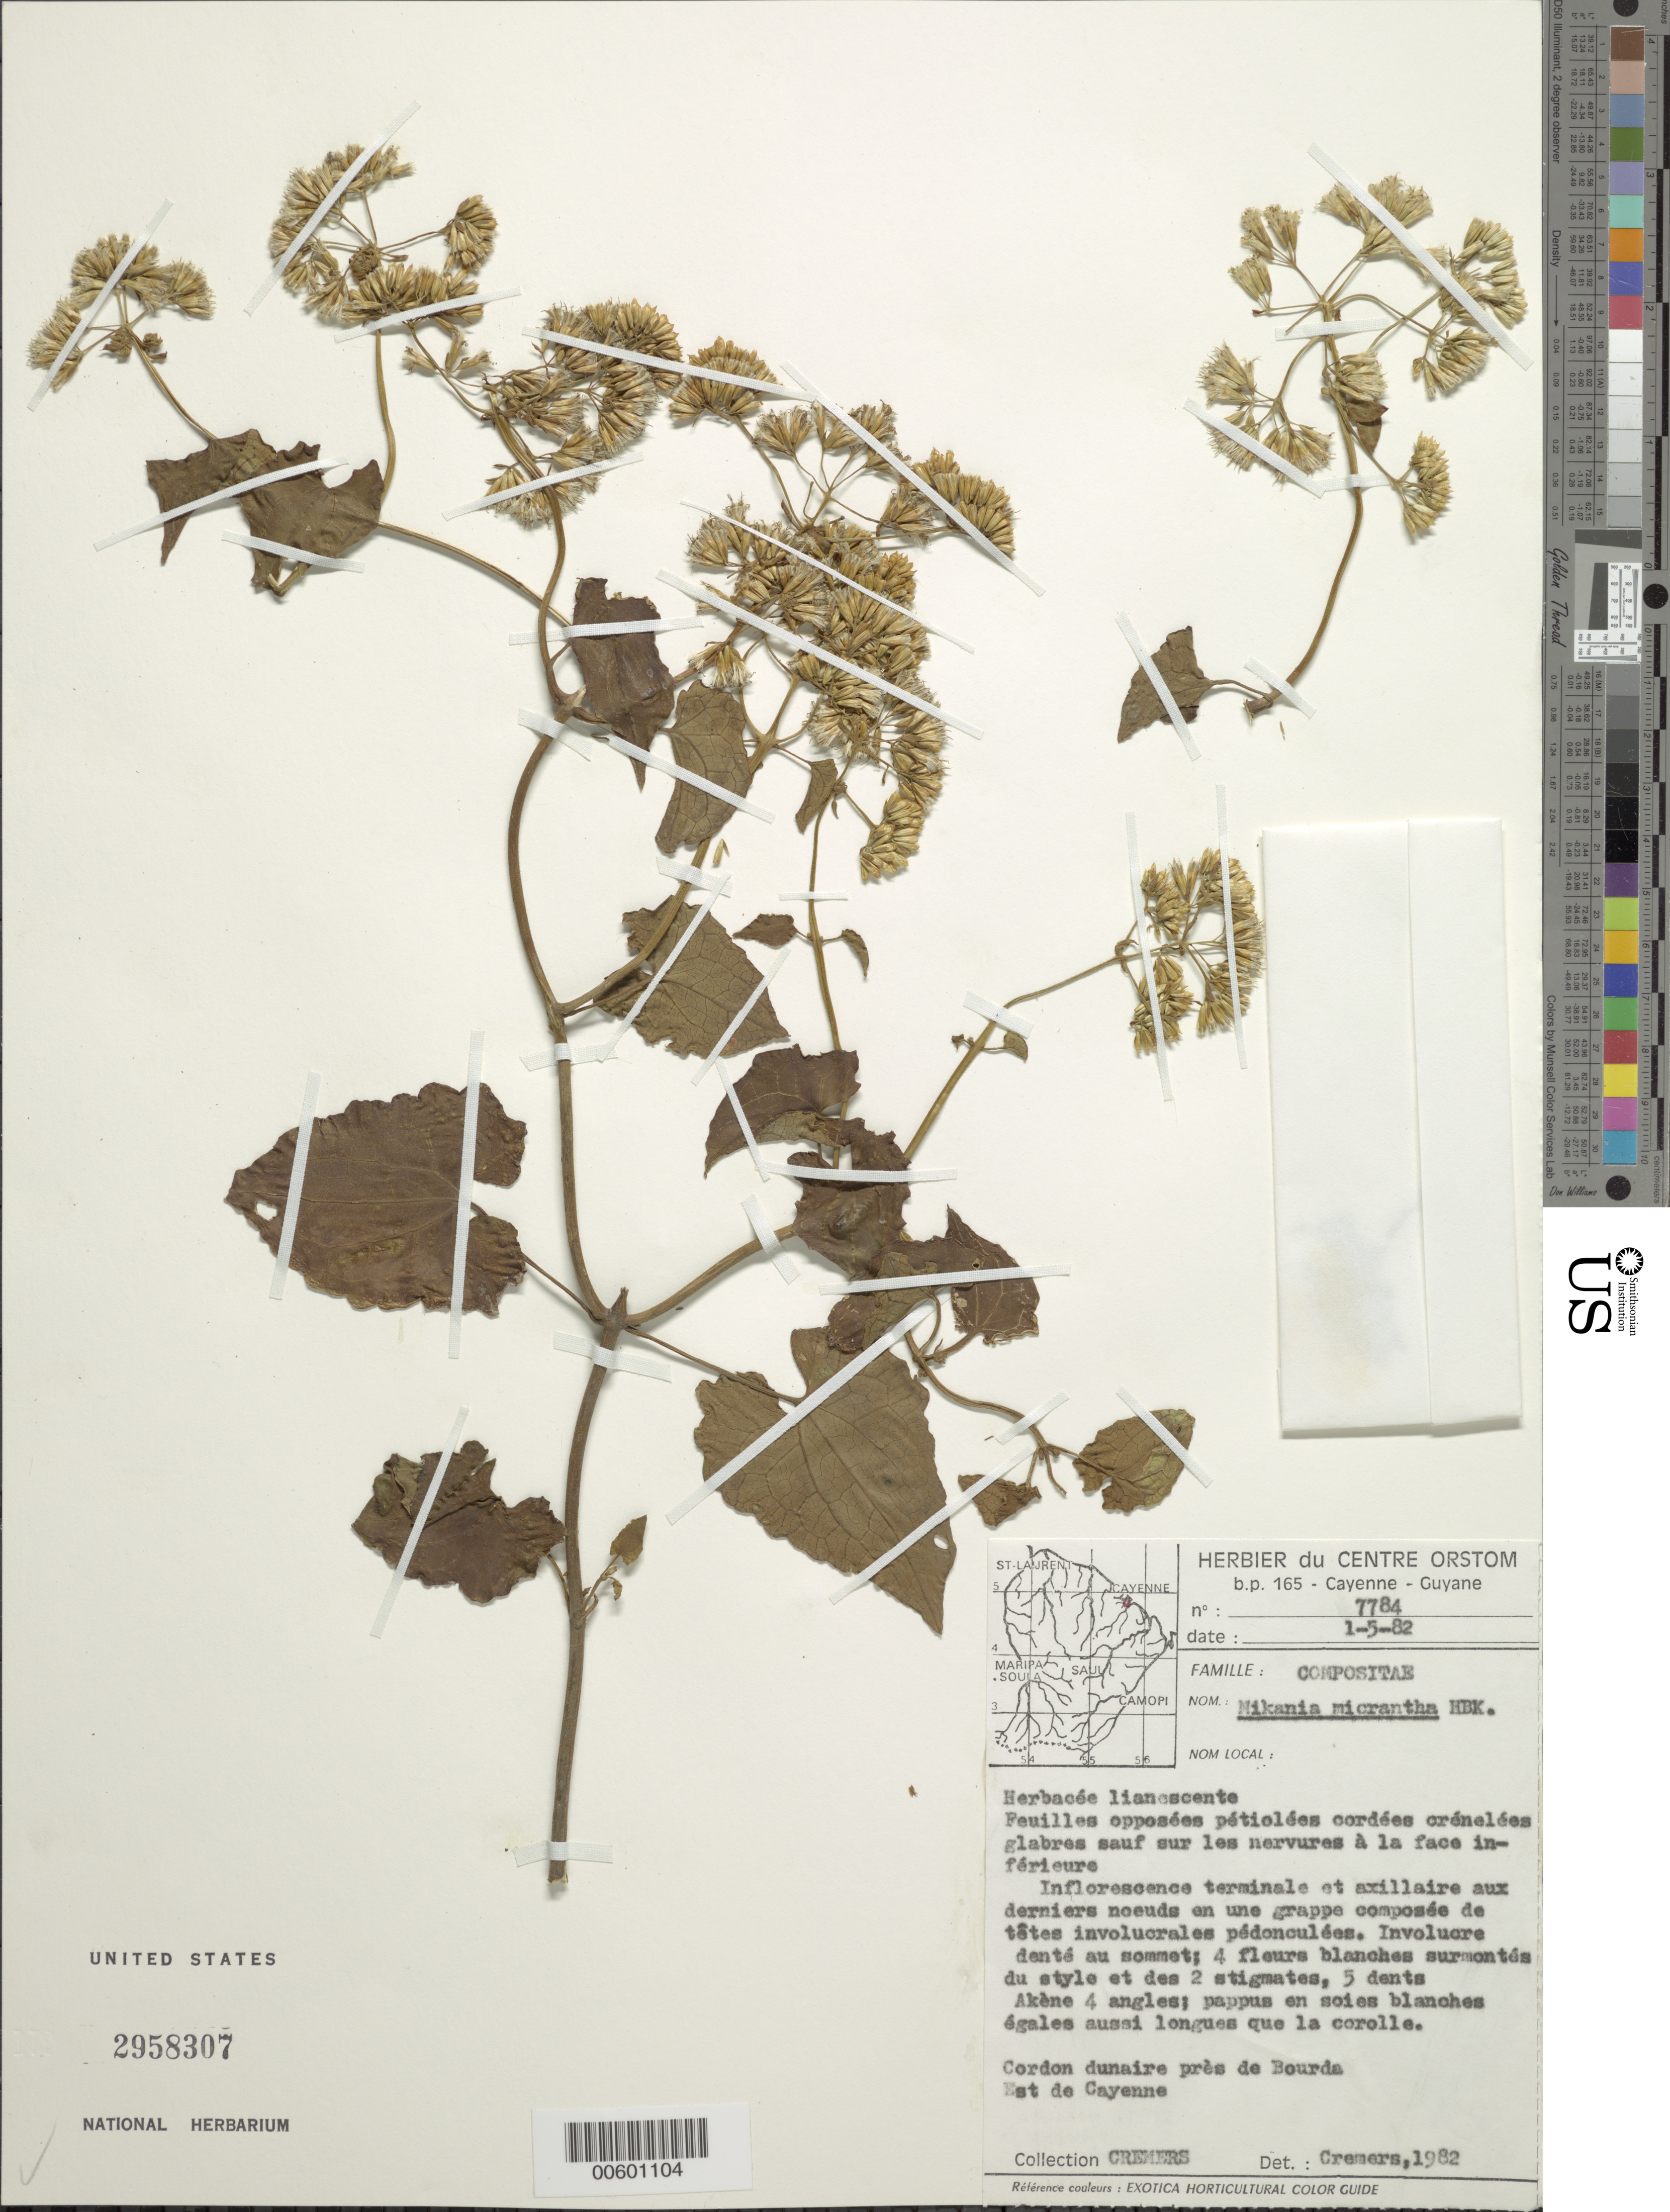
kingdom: Plantae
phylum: Tracheophyta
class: Magnoliopsida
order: Asterales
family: Asteraceae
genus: Mikania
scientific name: Mikania micrantha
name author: Kunth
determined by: Holmes, W.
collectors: G. Cremers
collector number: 7784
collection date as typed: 1-May-82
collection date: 1982-05-01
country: French Guiana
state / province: Cayenne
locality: Cayenne, E, cordon dunaire pres de Bourda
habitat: Cordon dunaire apres le carrefour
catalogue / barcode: US 2958307